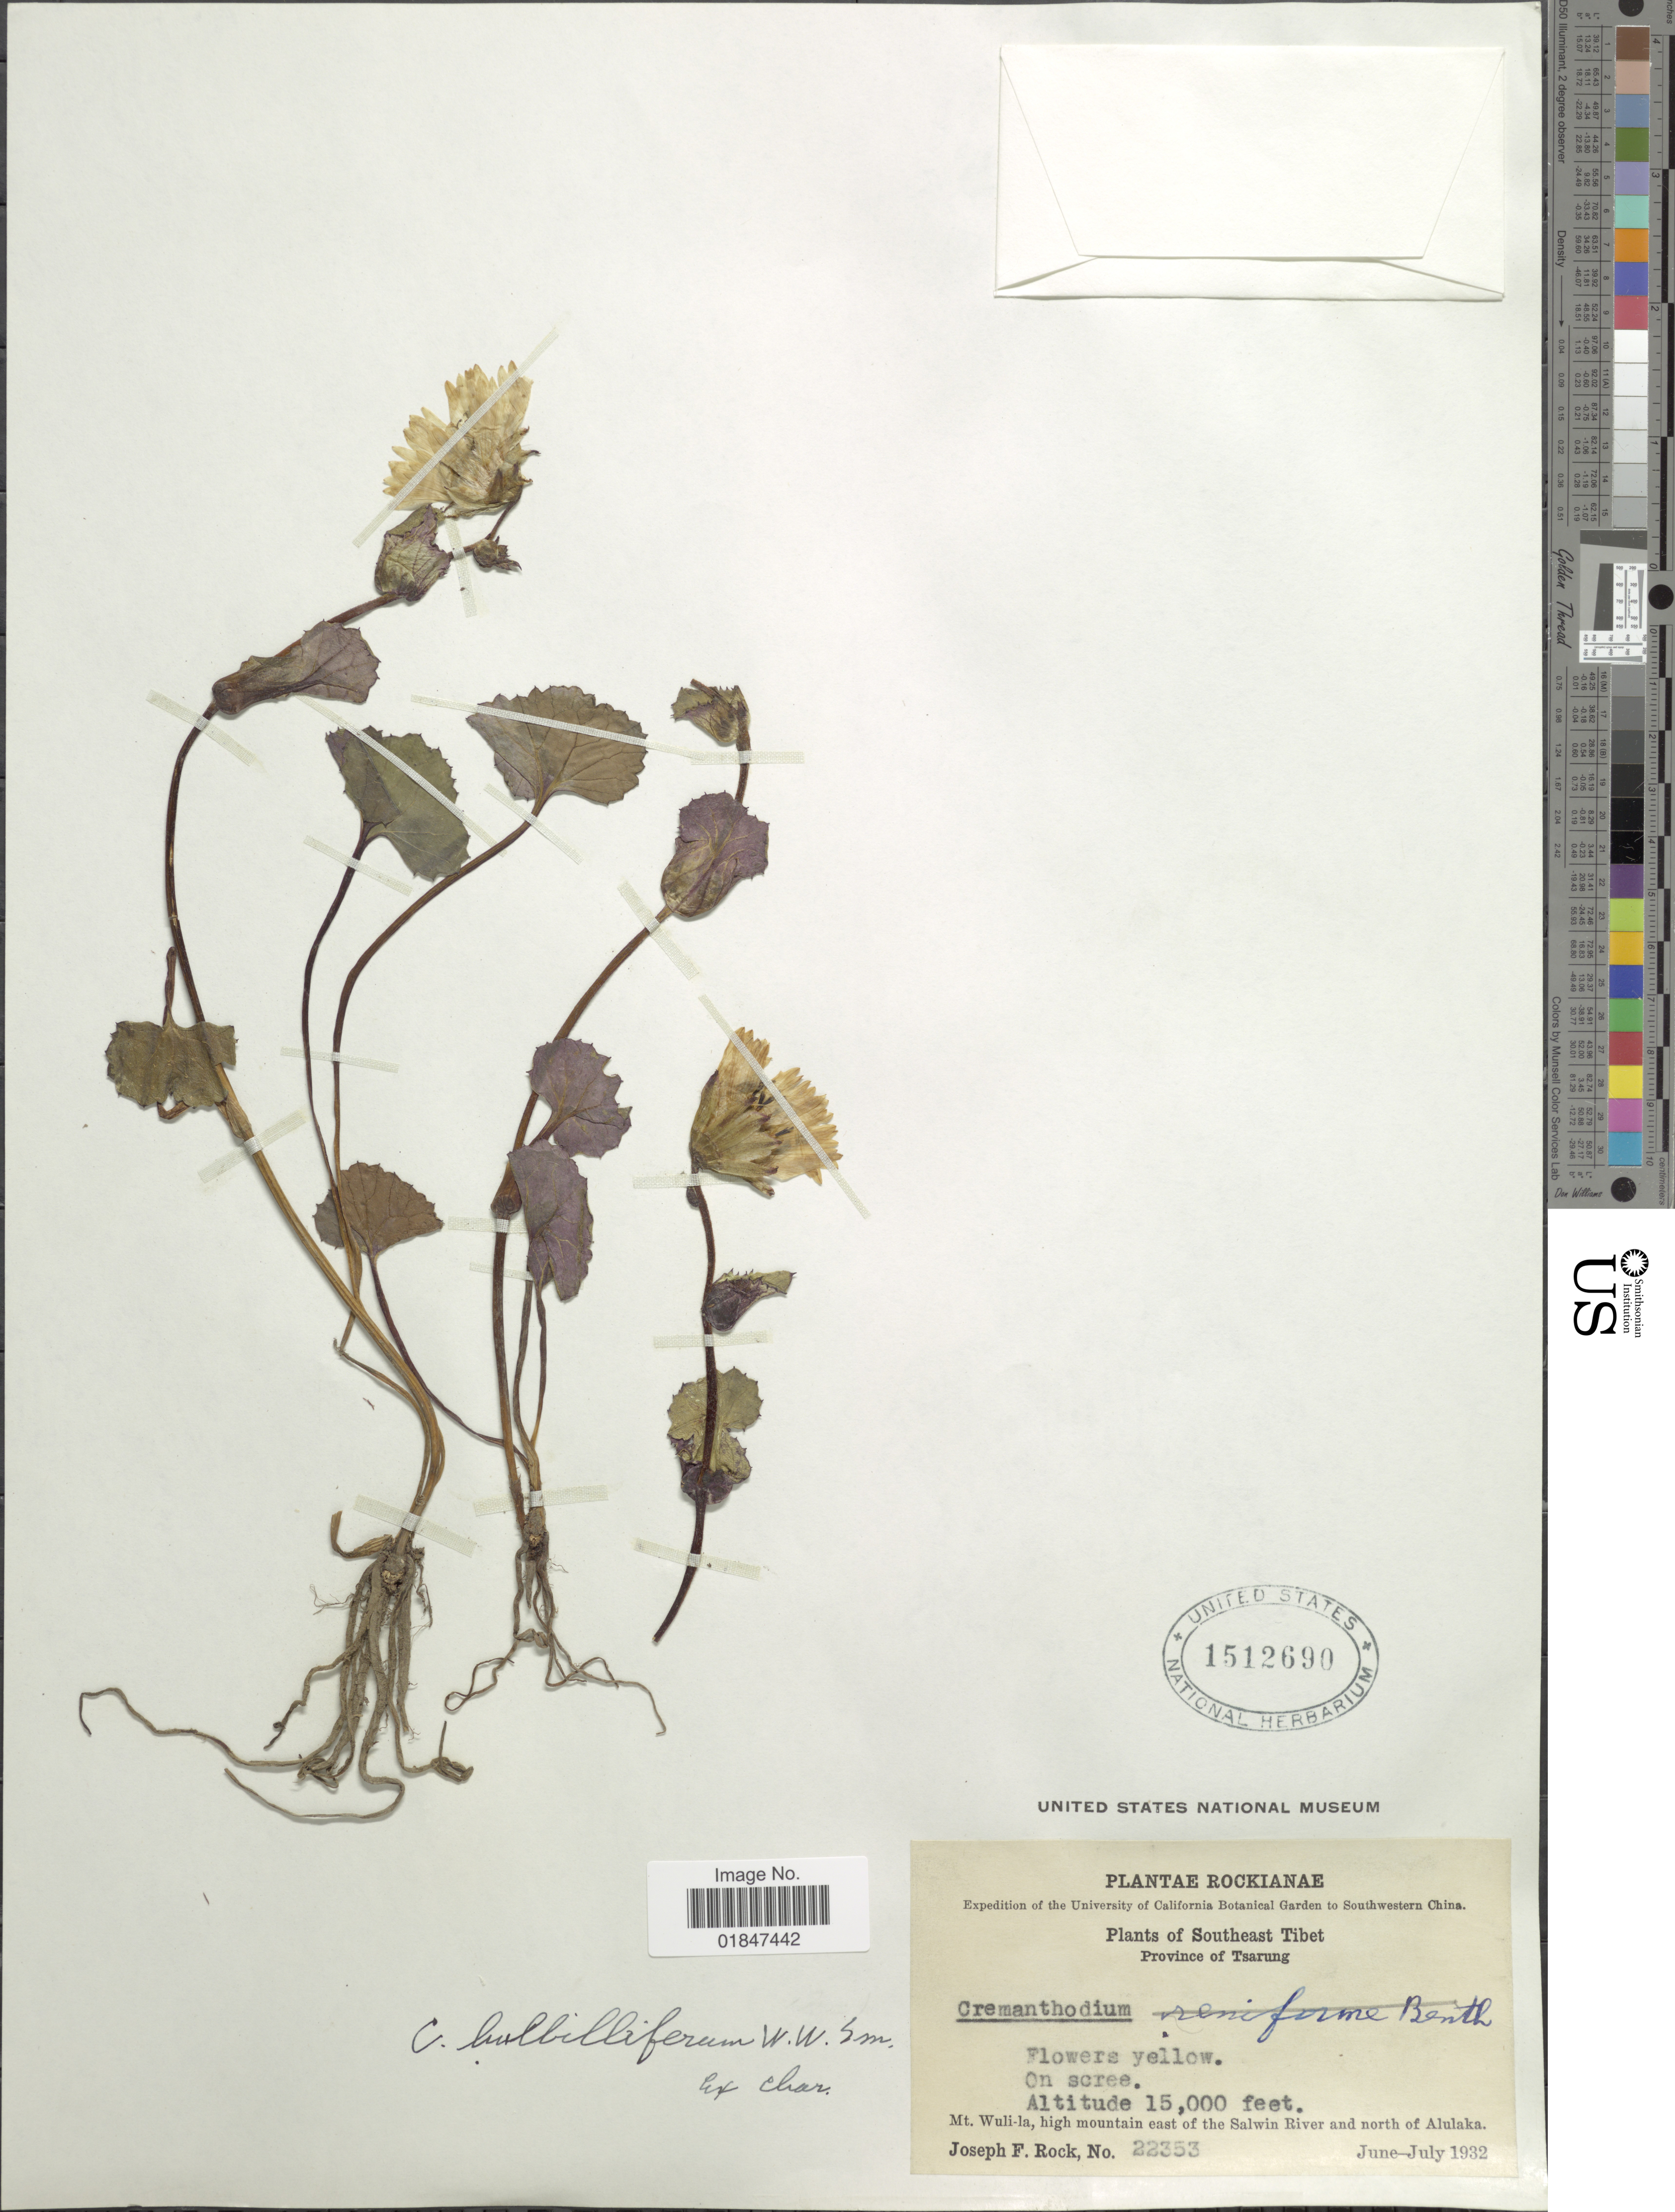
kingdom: Plantae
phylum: Tracheophyta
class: Magnoliopsida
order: Asterales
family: Asteraceae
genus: Cremanthodium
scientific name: Cremanthodium bulbilliferum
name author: W.W. Sm.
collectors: J. F. Rock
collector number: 22353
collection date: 1932-06/1932-07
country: China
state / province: Xizang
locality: Southeast Tibet, Province of Tsarung, Mt. Wuli-la, high mountain east of the Salwin River and north of Alulaka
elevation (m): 4572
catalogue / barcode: US 1512690